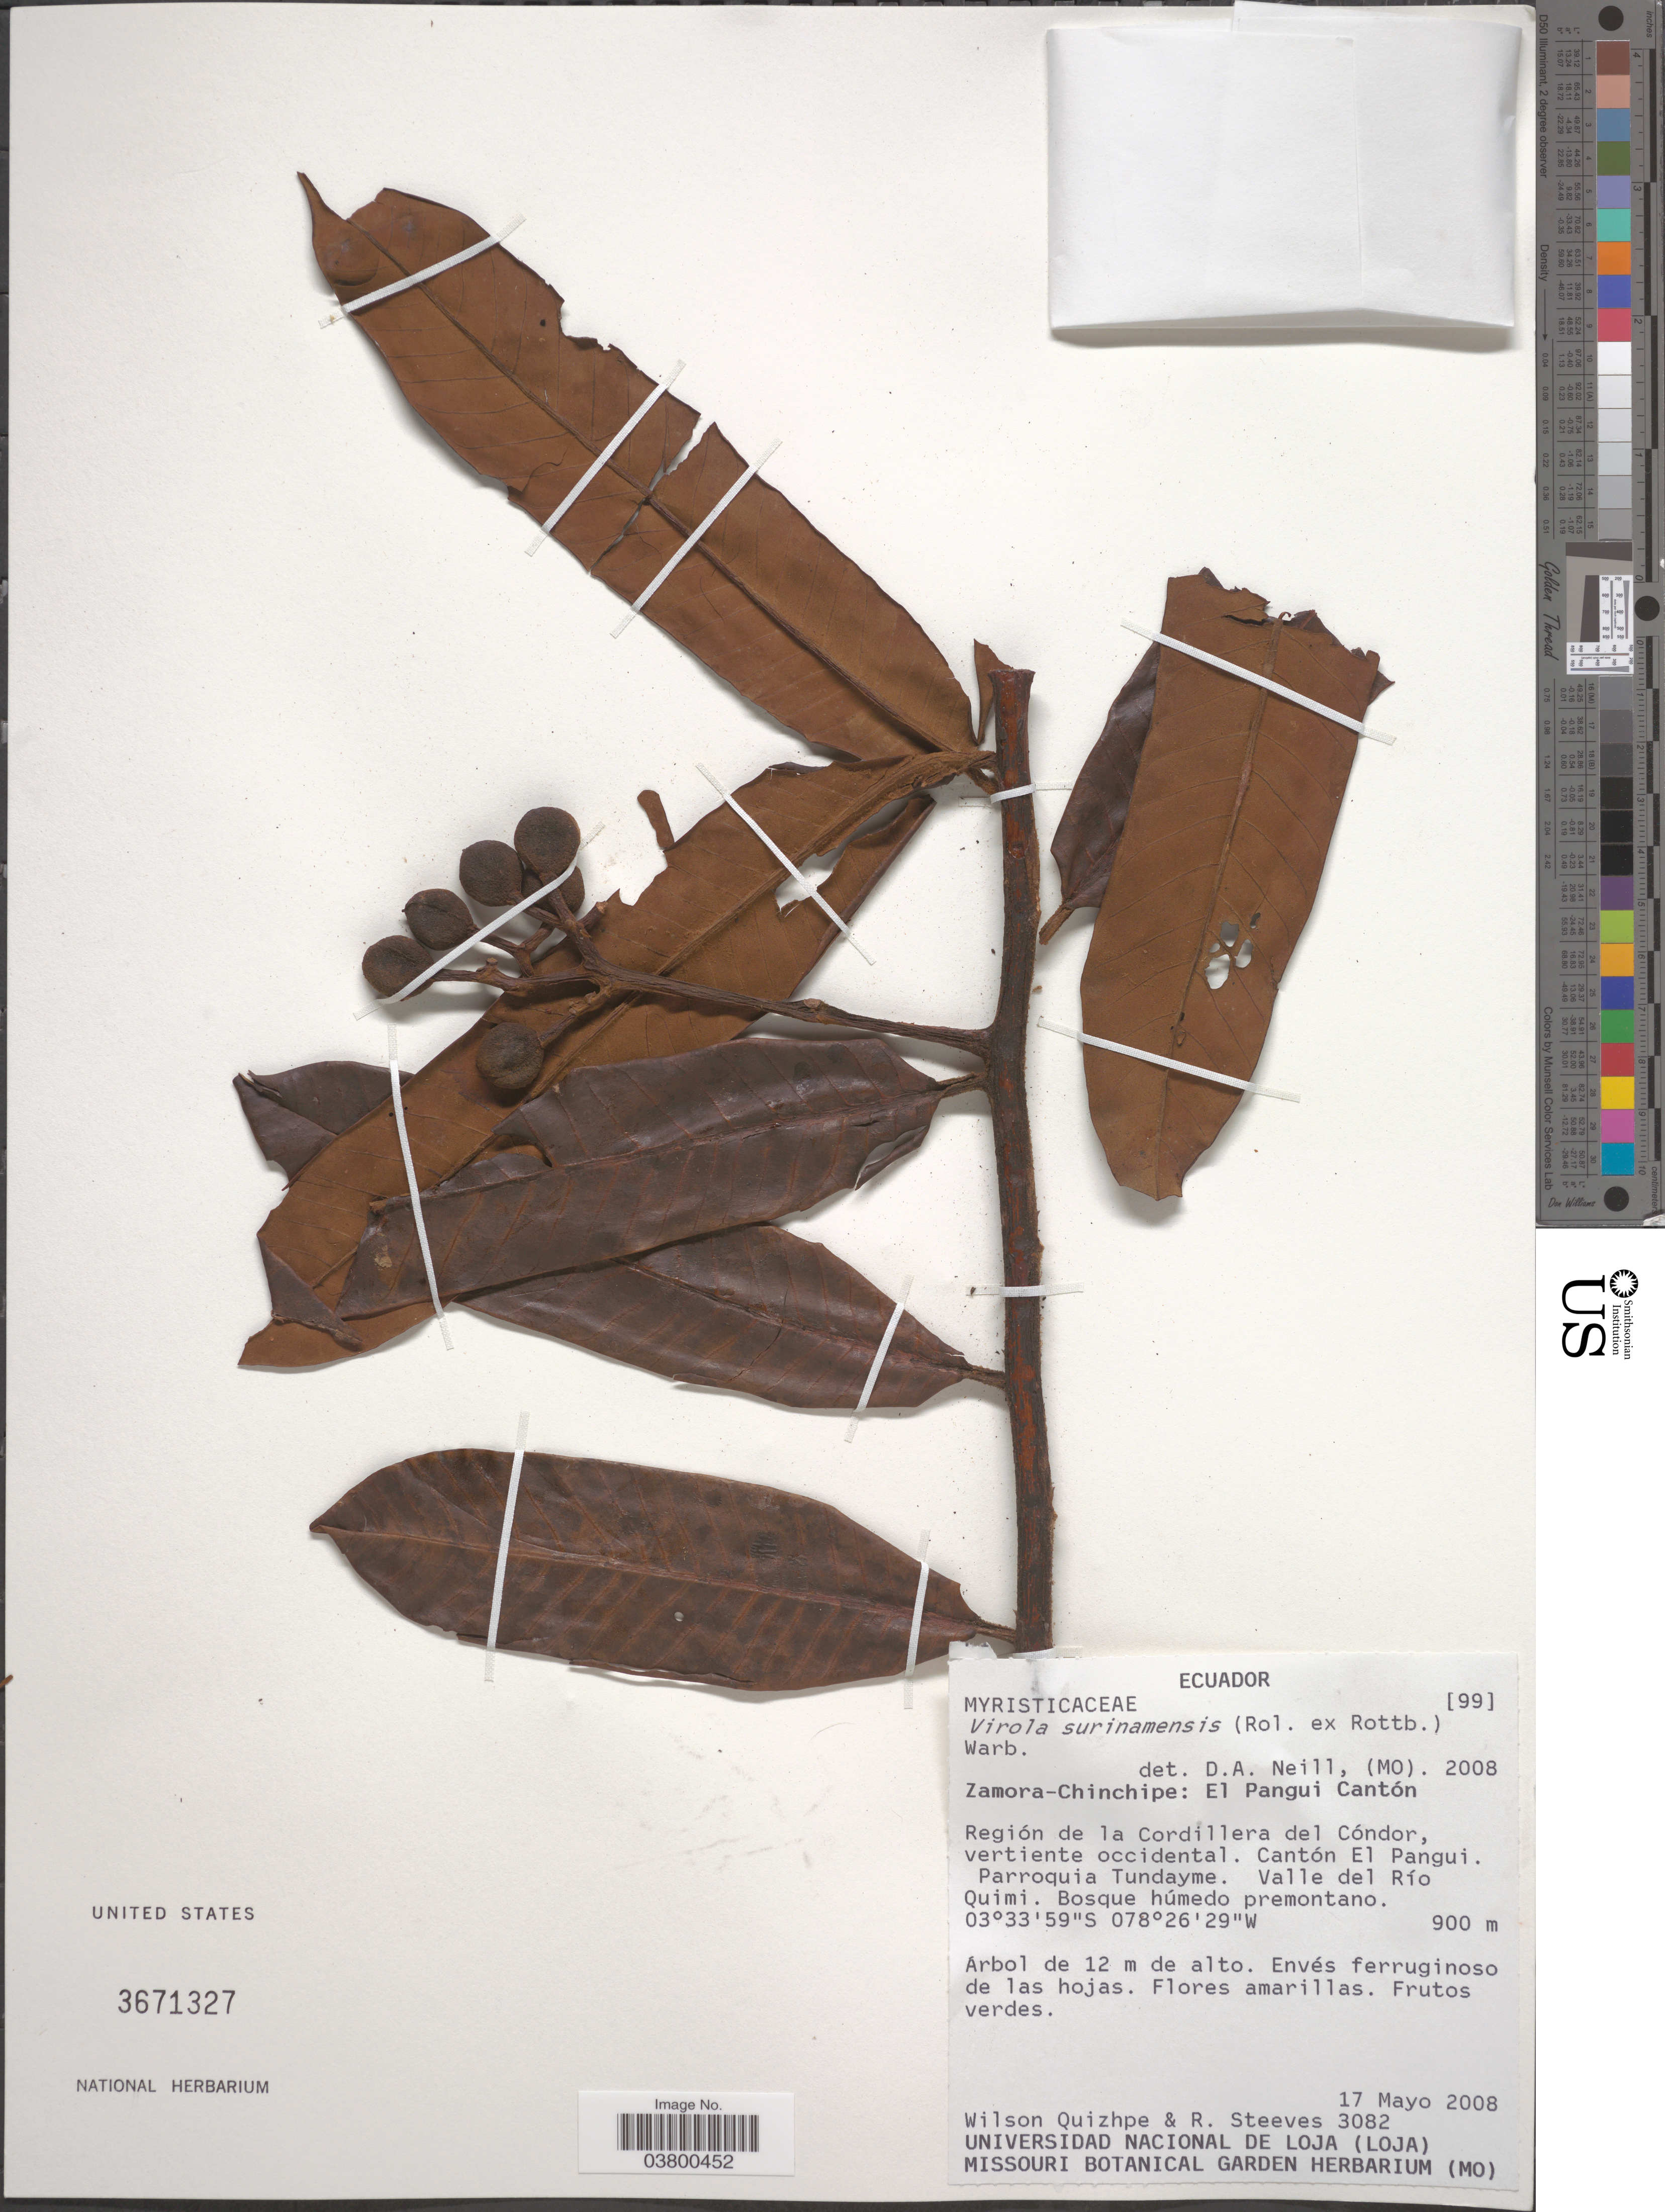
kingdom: Plantae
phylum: Tracheophyta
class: Magnoliopsida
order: Magnoliales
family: Myristicaceae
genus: Virola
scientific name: Virola surinamensis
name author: (Rol.) Warb.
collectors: W. Quizhpe & R. Steeves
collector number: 3082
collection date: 2008-05-17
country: Ecuador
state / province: Zamora-Chinchipe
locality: El Pangui Cantón. Región de la Cordillera del Cóndor, vertiente occidental. Cantón El Pangui. Parroquia Tundayme. Valle del Río Quimi.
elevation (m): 900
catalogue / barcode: US 3671327